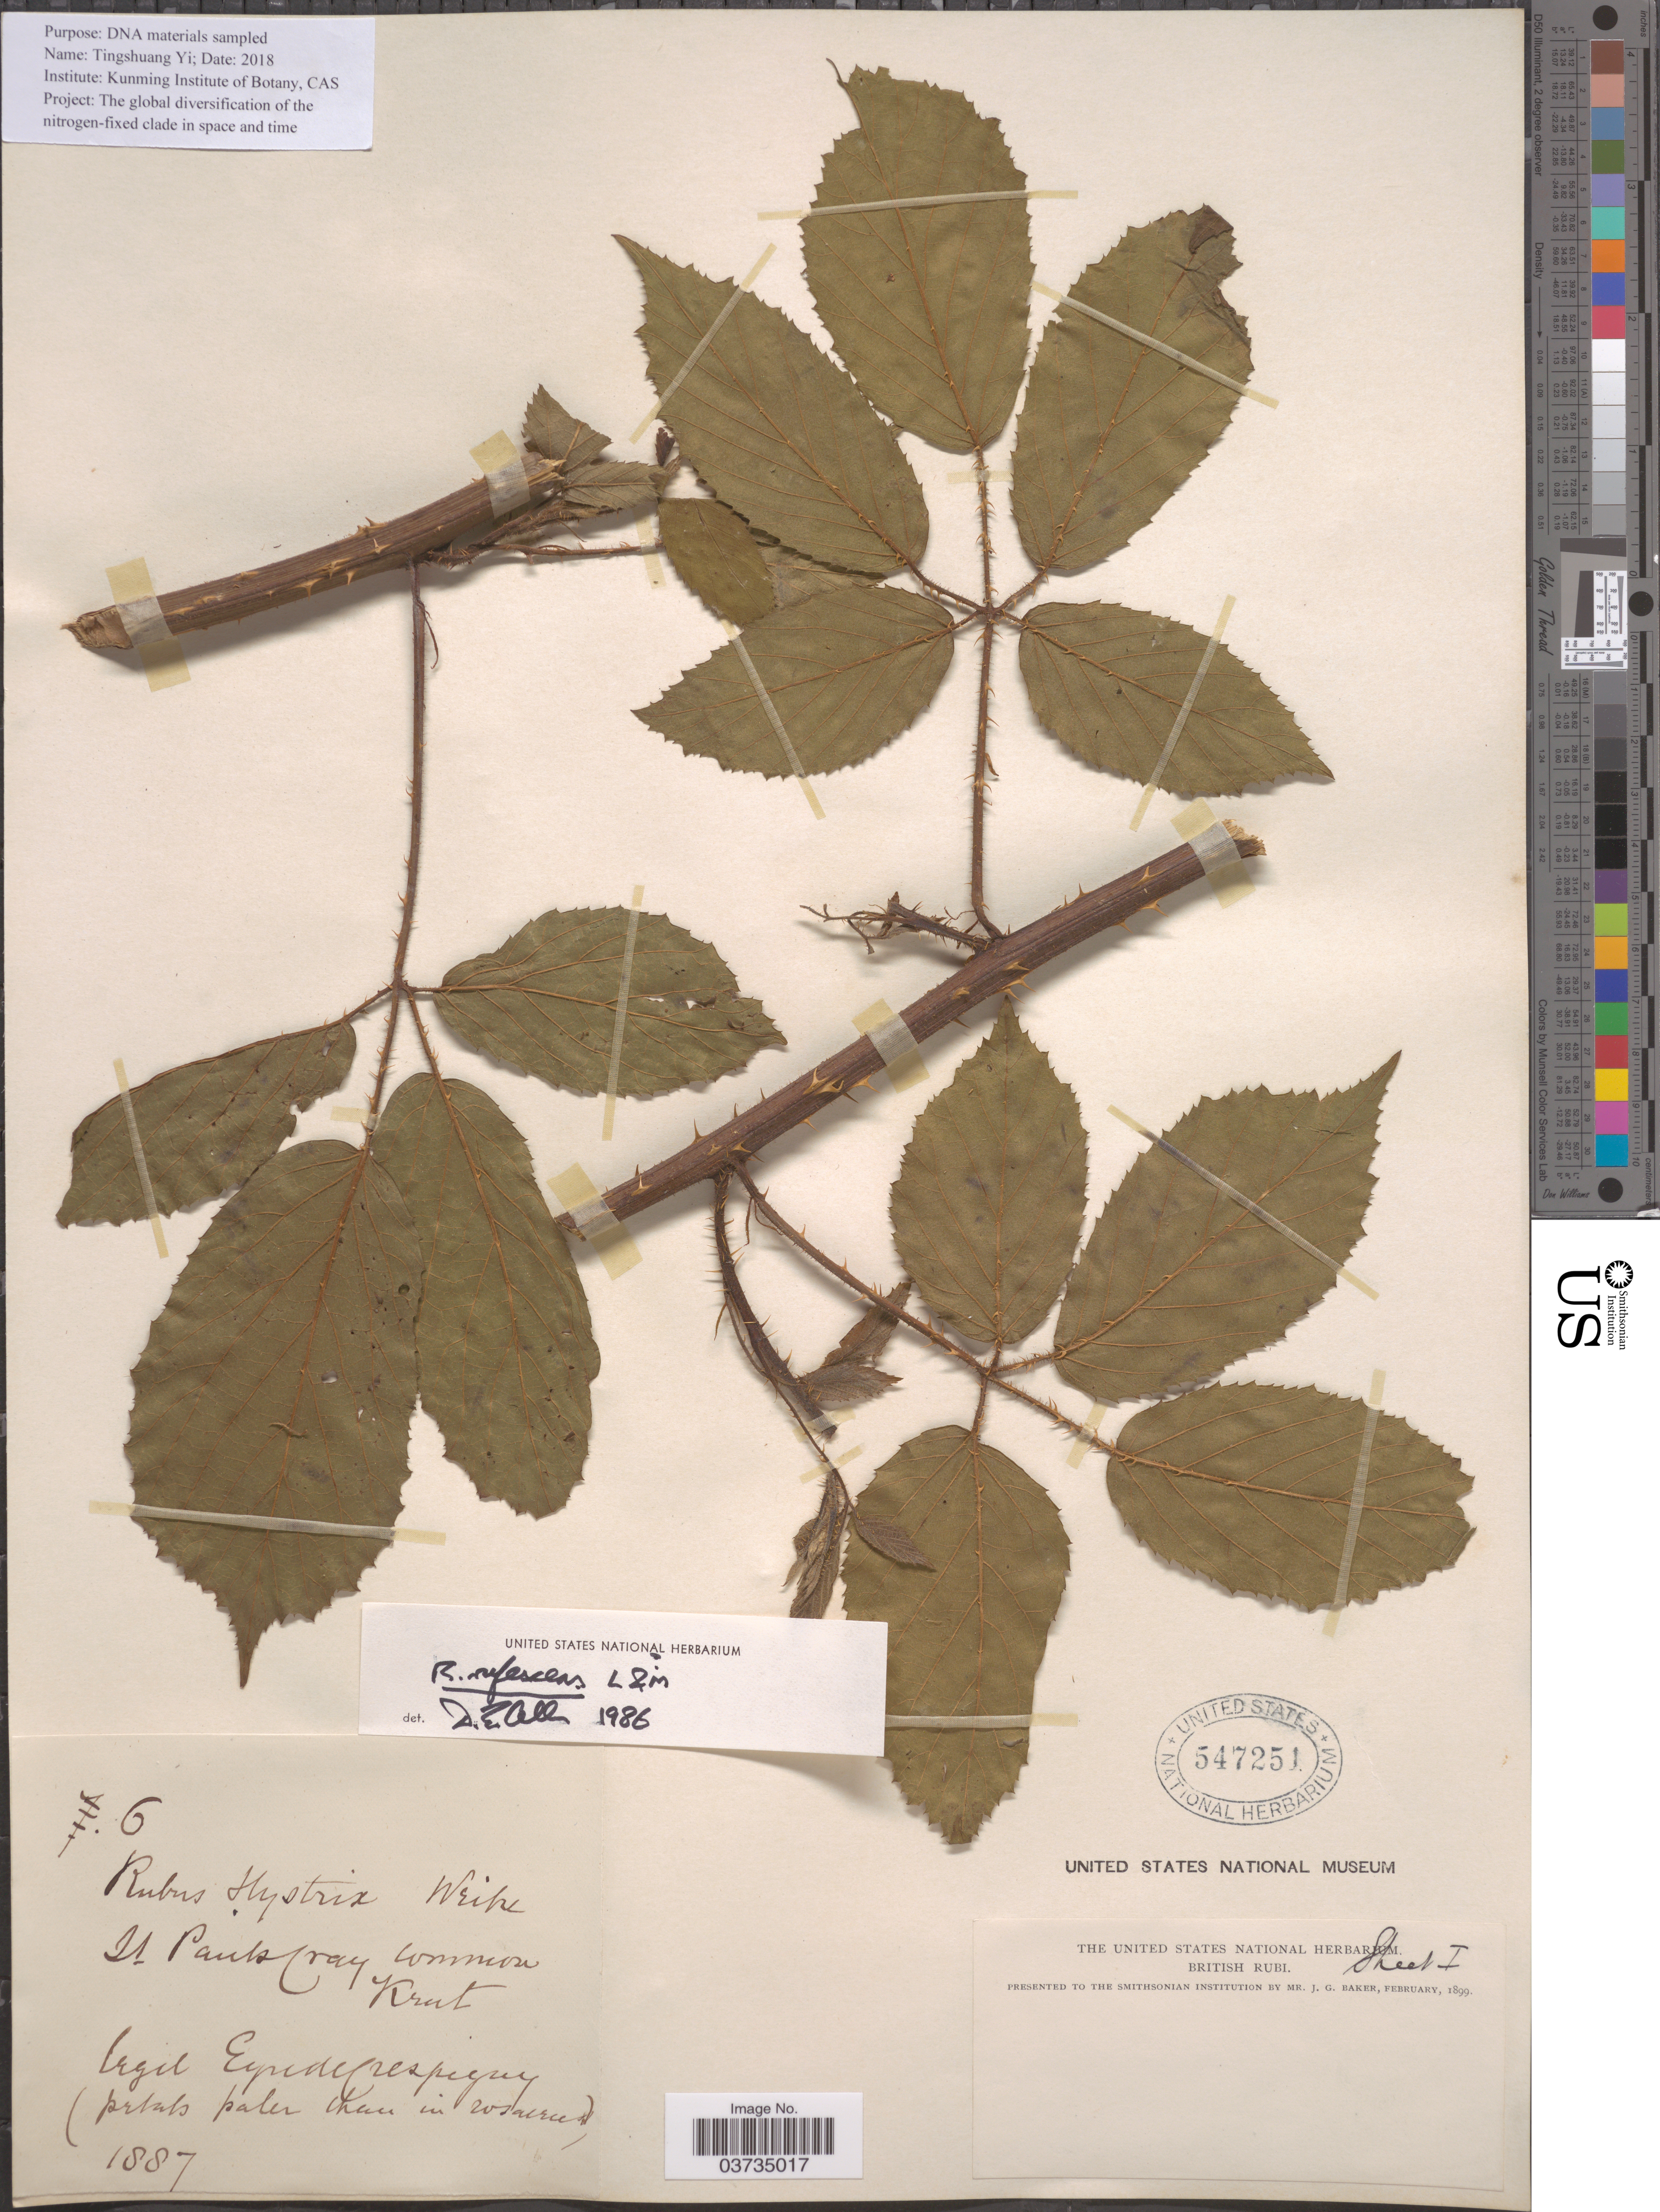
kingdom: Plantae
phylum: Tracheophyta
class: Magnoliopsida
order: Rosales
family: Rosaceae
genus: Rubus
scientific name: Rubus rufescens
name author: Lefèvre & P.J. Müll.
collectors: E. de Crespigny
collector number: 6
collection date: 1887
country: United Kingdom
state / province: England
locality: St. Pauls Cray Common.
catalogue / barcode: US 547251